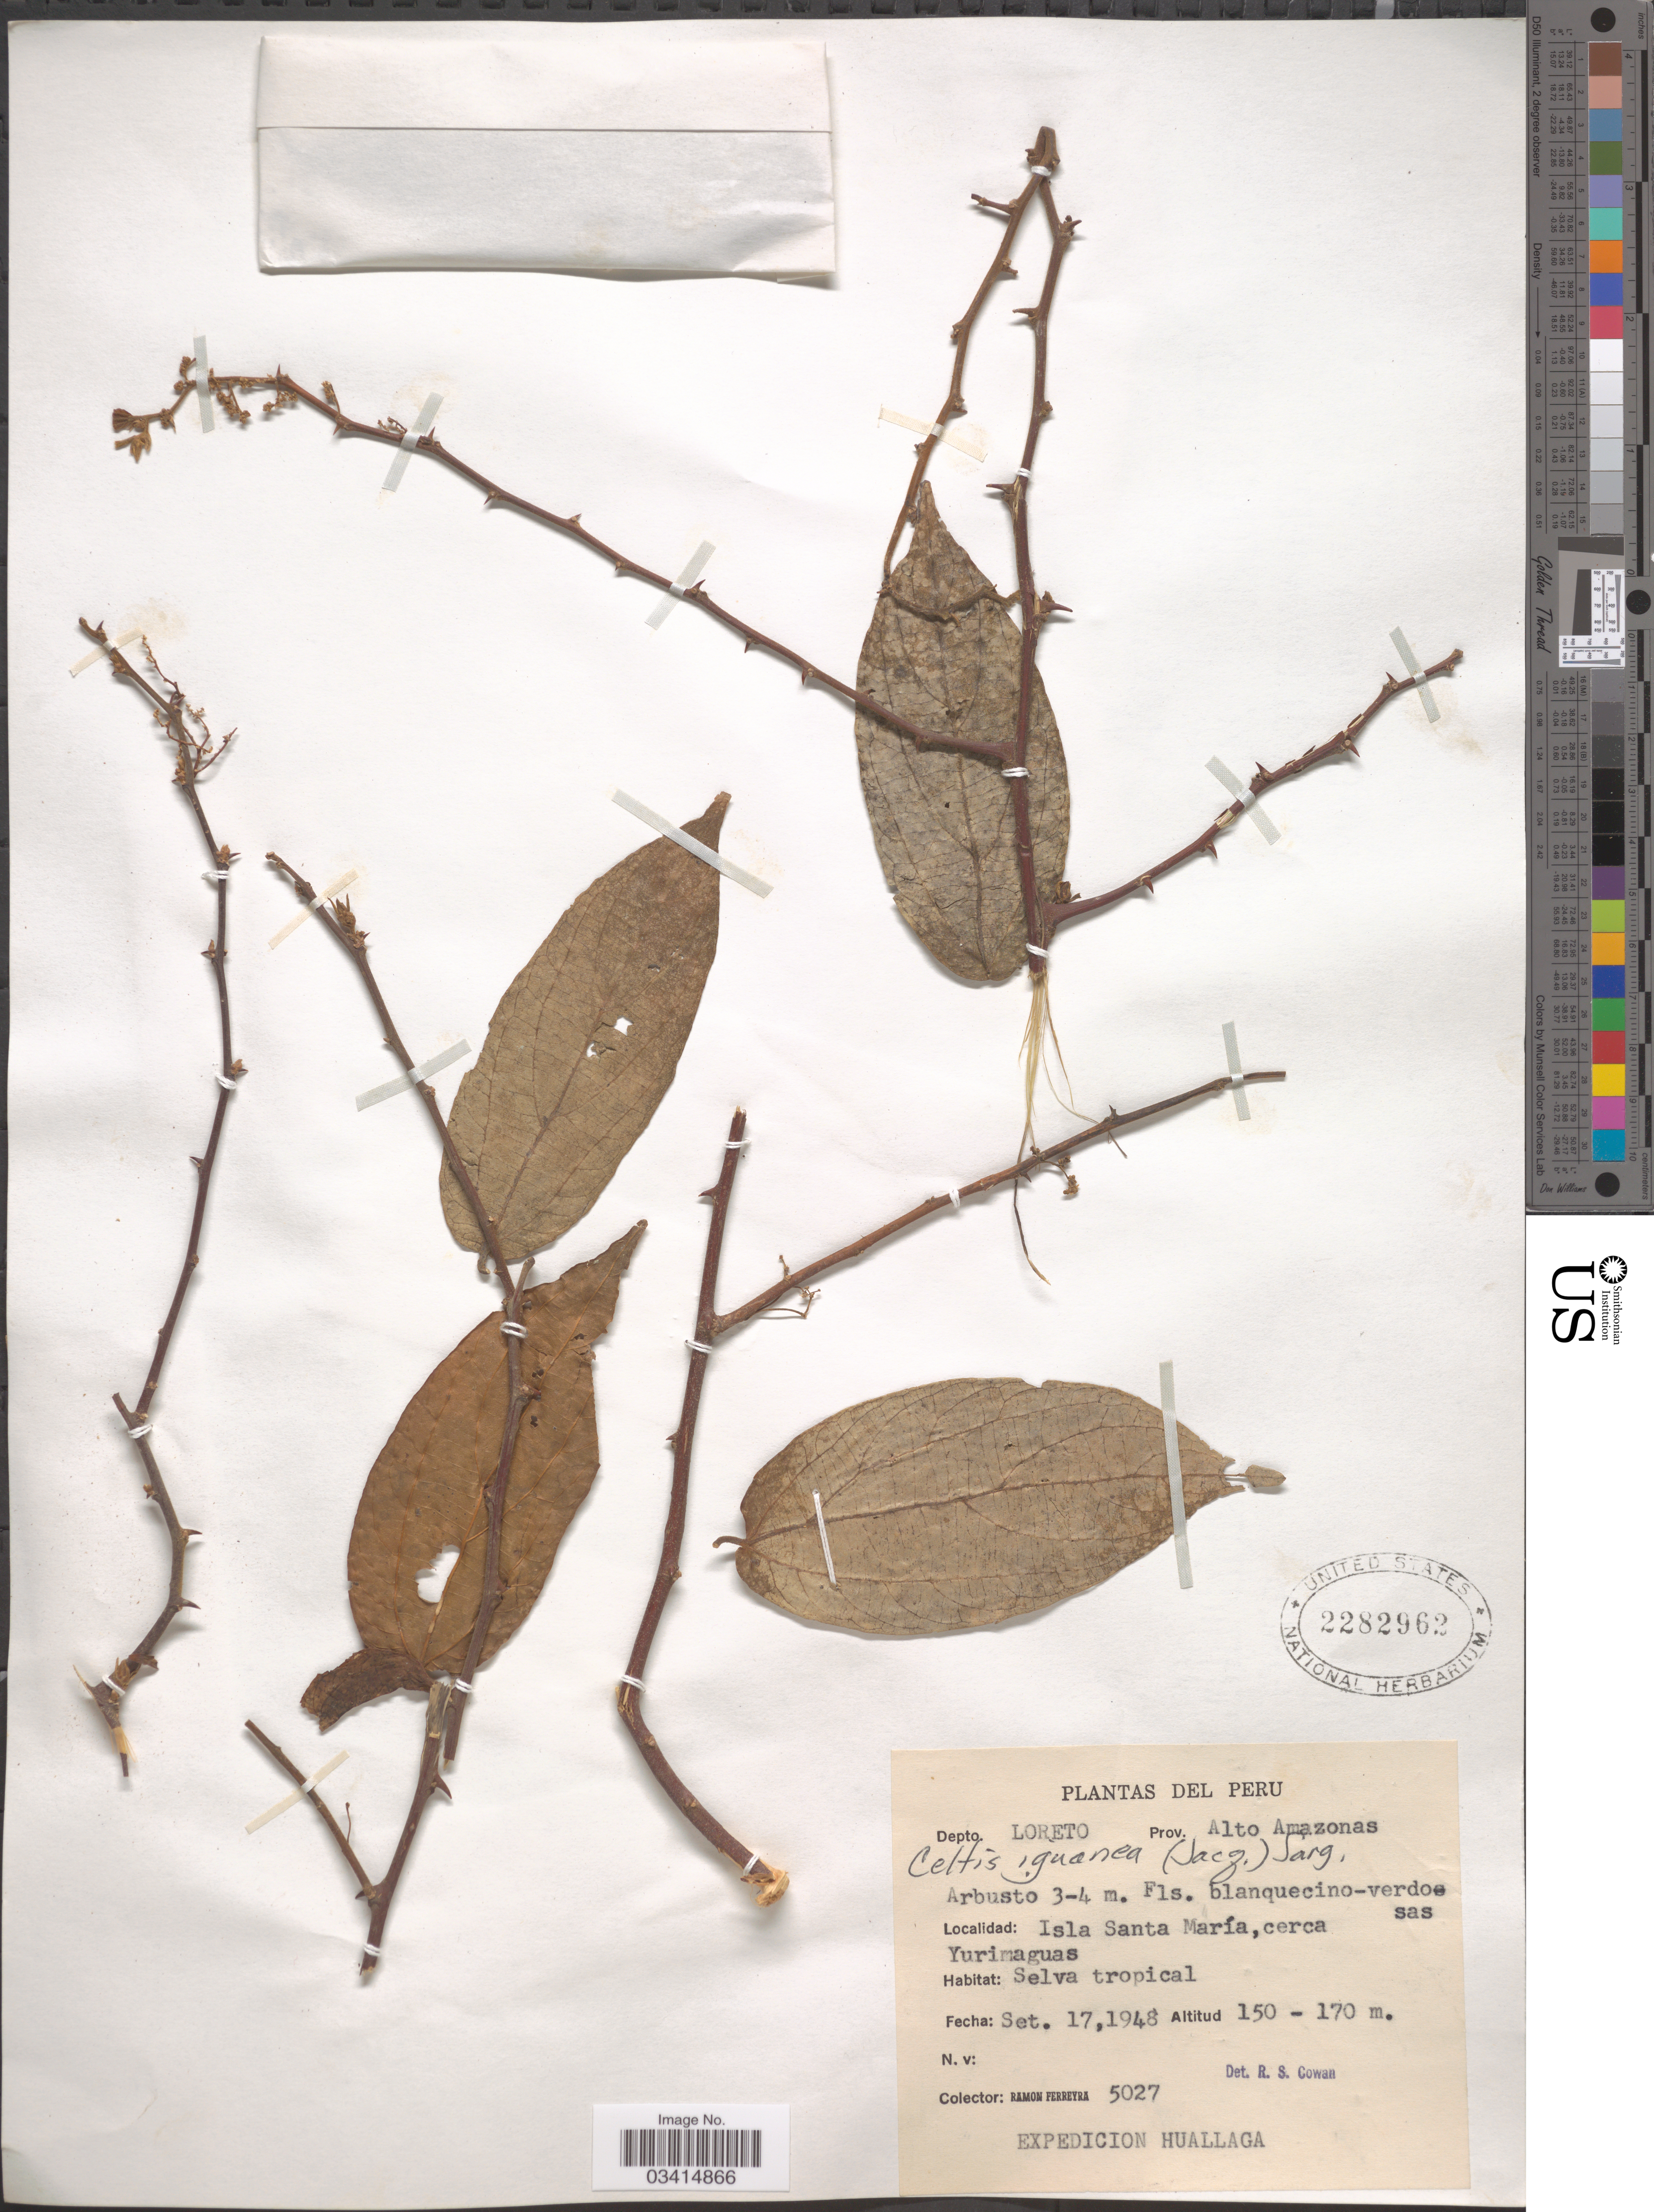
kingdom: Plantae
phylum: Tracheophyta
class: Magnoliopsida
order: Rosales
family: Cannabaceae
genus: Celtis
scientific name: Celtis iguanaea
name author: (Jacq.) Sarg.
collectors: R. A. Ferreyra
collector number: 5027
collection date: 1948-09-17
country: Peru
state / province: Loreto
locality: Depto. Loreto. Prov. Alto Amazonas. Isla Santa María, cerca Yurimaguas.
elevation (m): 150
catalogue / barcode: US 2282962